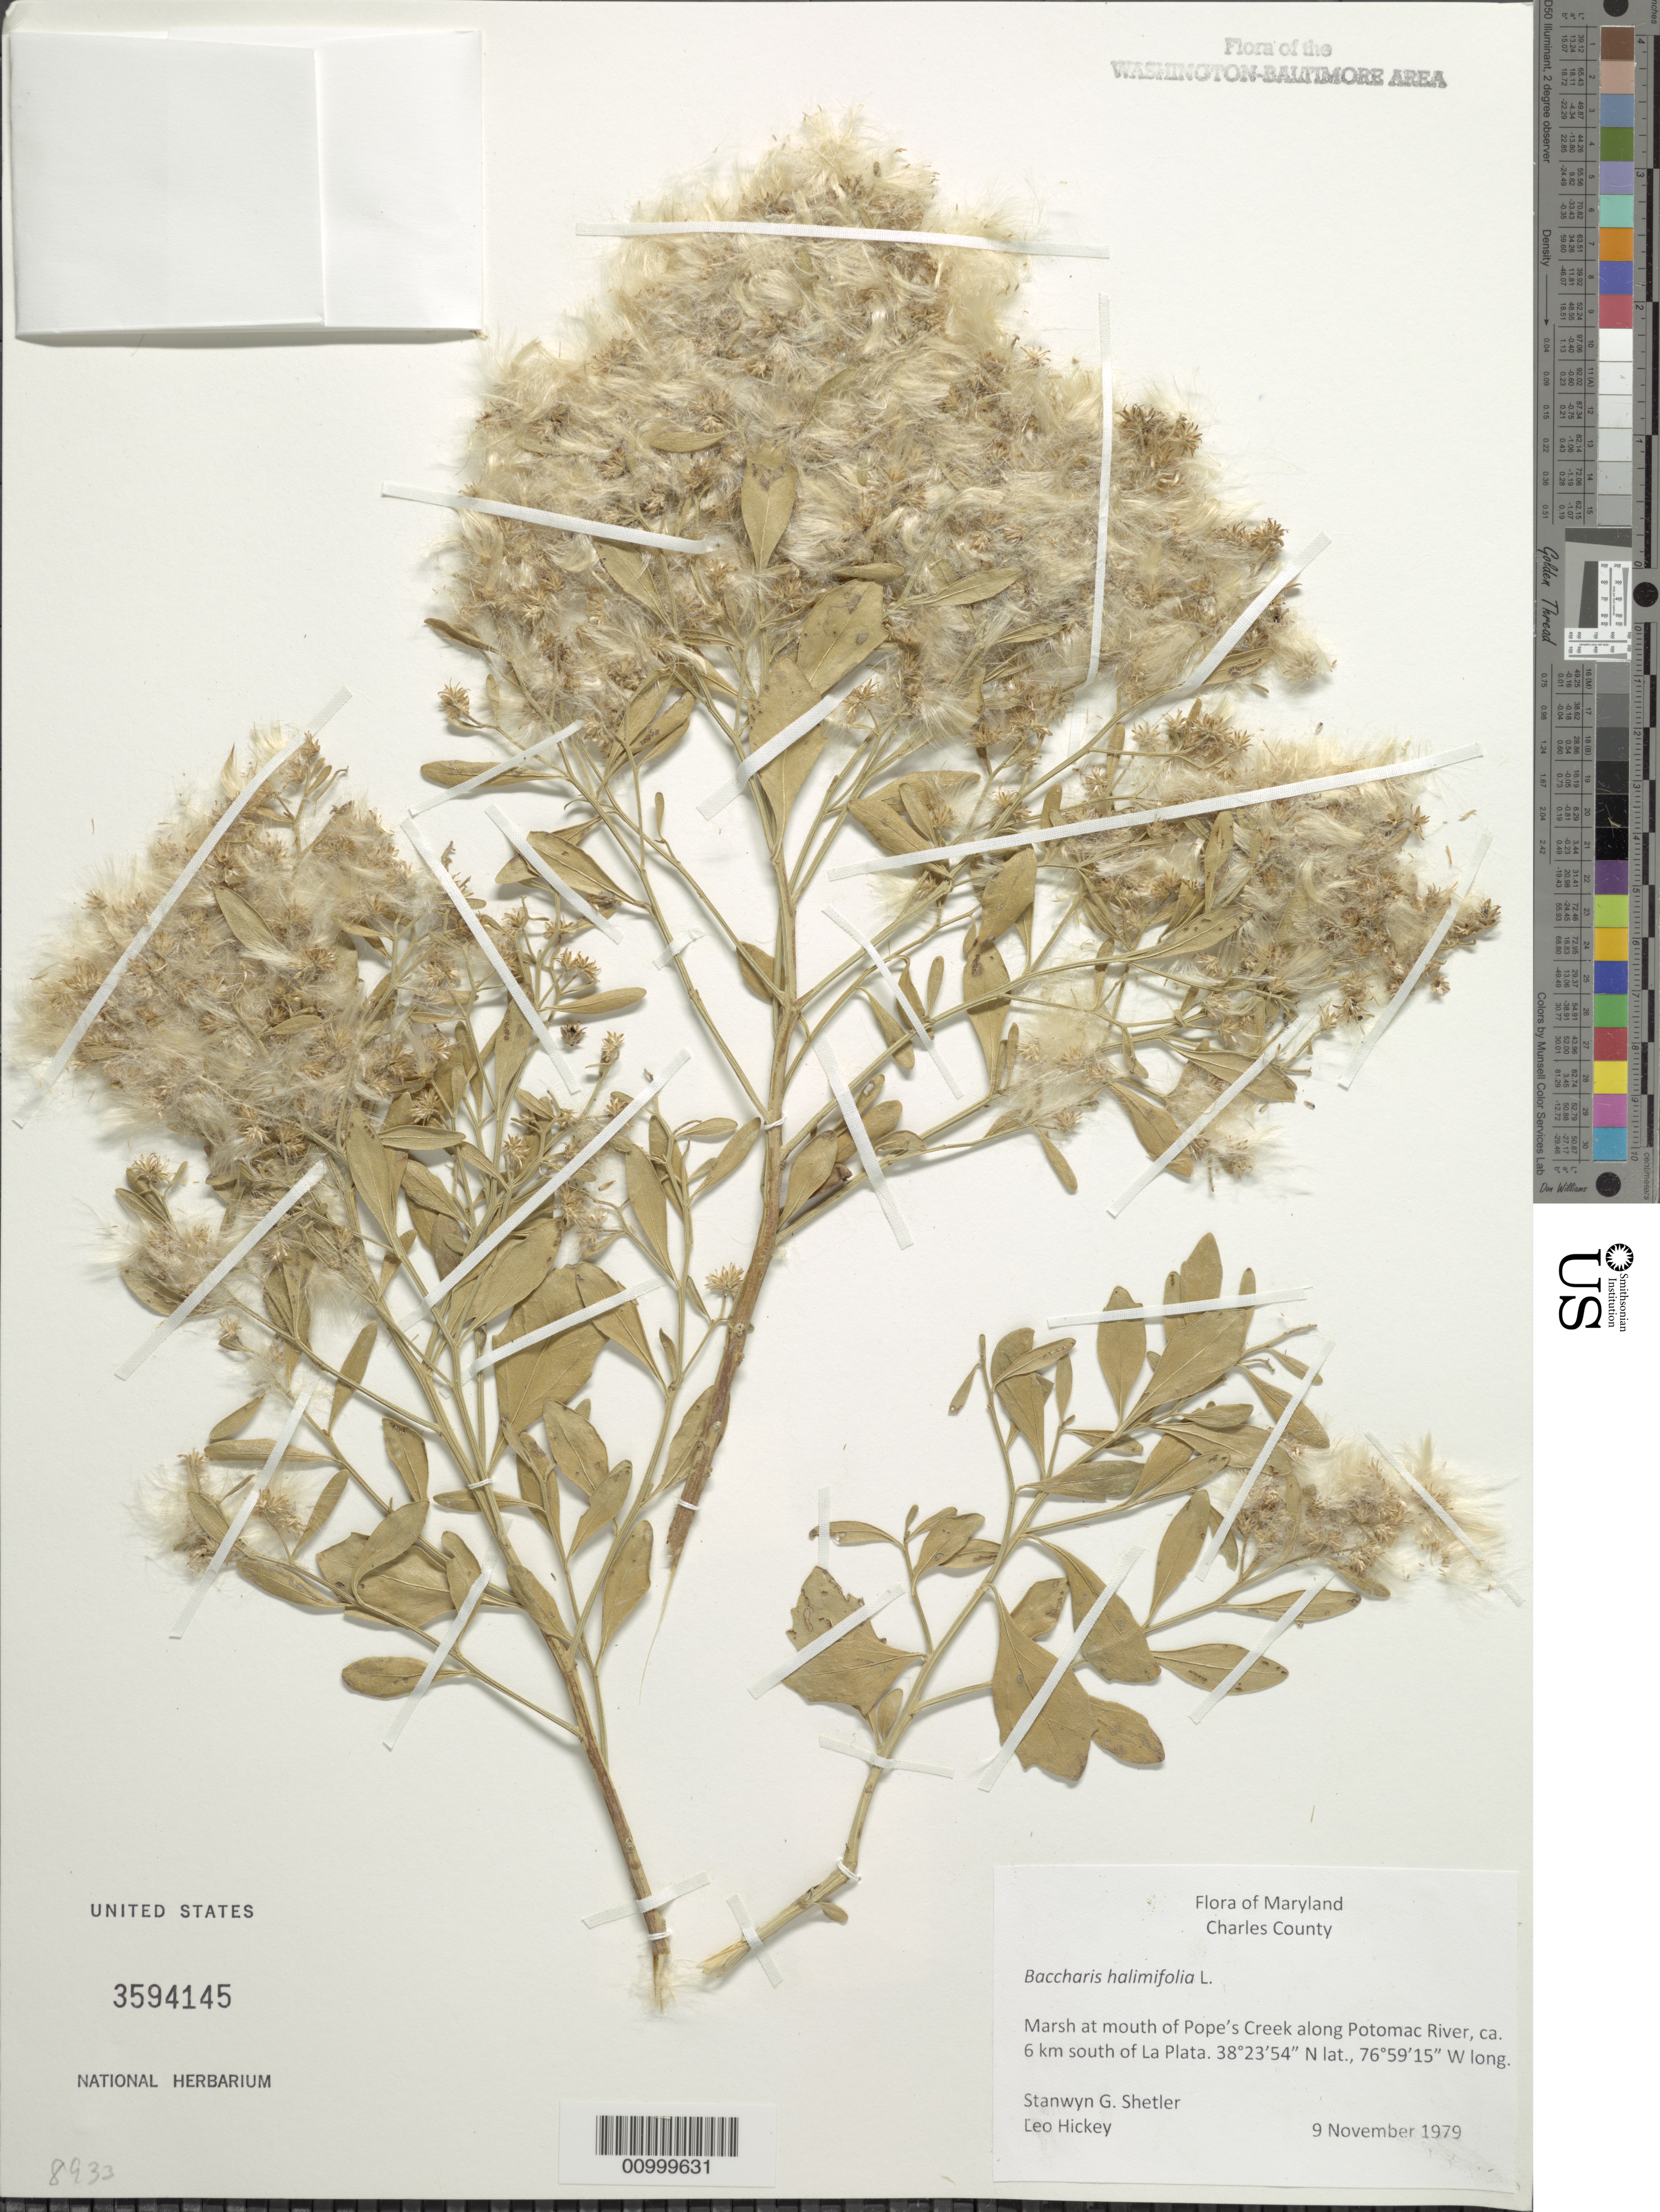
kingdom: Plantae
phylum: Tracheophyta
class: Magnoliopsida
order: Asterales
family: Asteraceae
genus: Baccharis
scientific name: Baccharis halimifolia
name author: L.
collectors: S. Shetler & L. Hickey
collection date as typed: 9 November 1979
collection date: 1979-11-09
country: United States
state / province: Maryland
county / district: Charles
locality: Mouth of Pope's Creek, ca. 6 km. S of La Plata. along Potomac River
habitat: marsh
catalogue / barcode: US 3594145